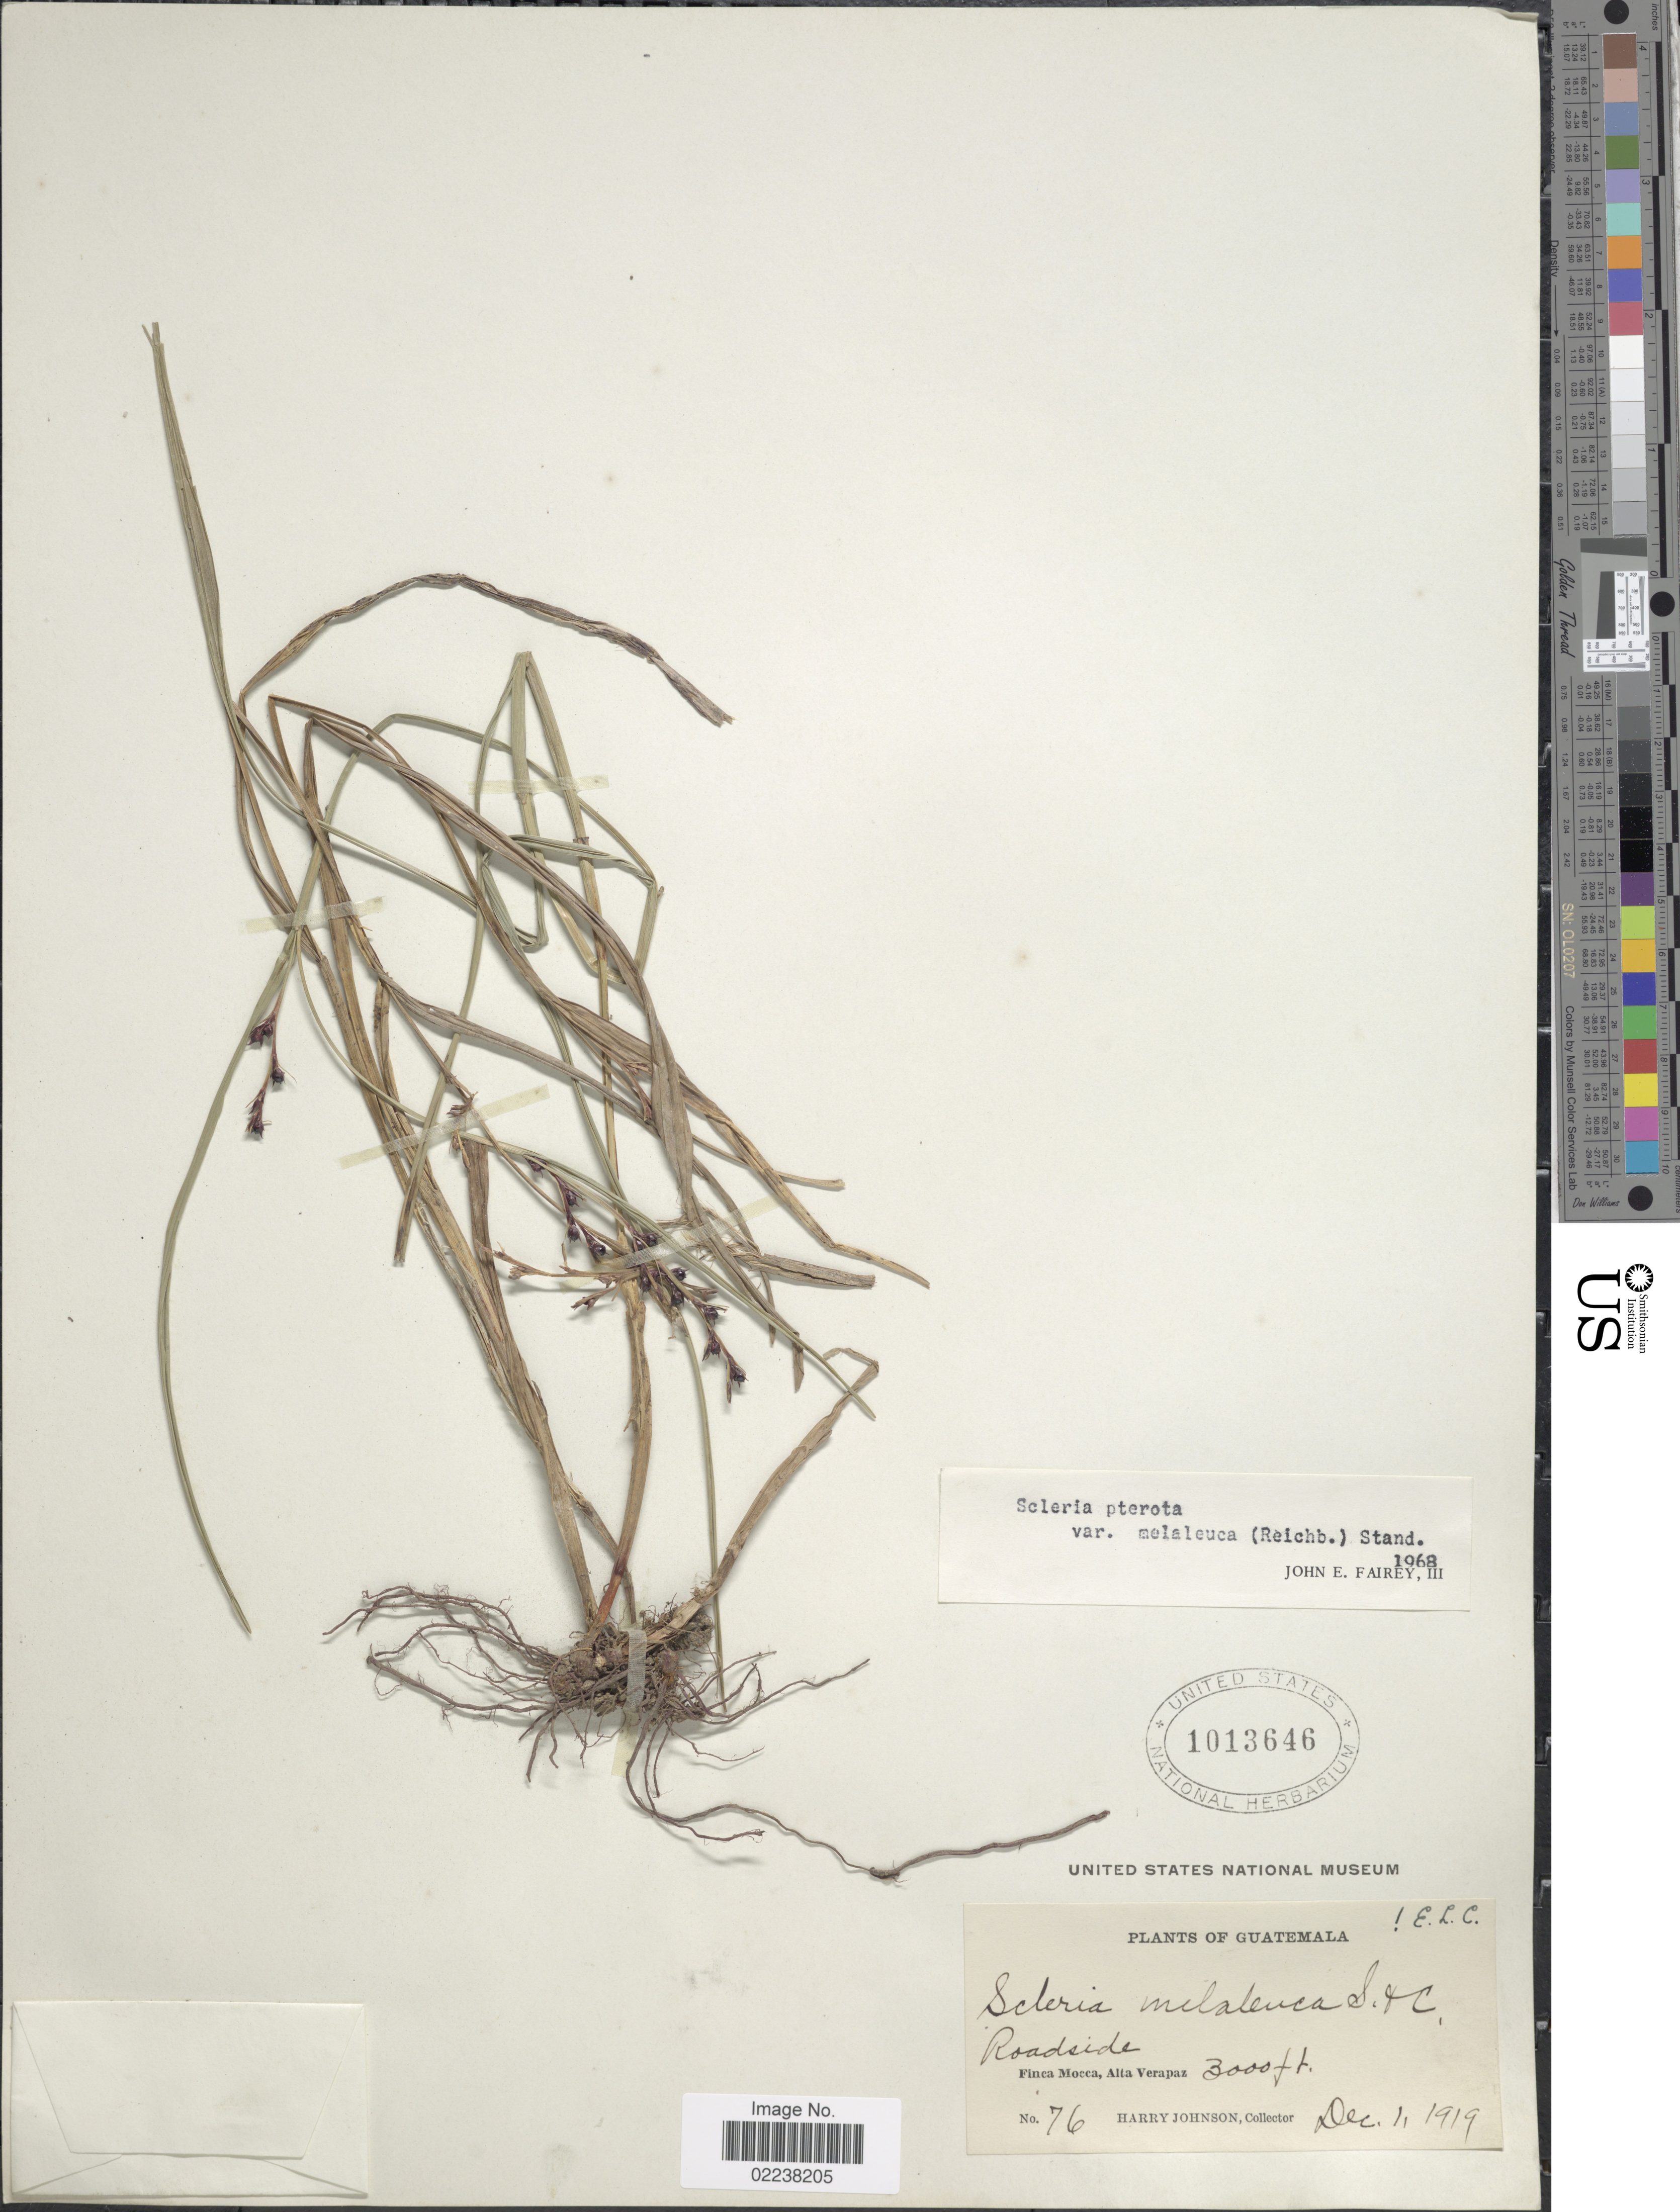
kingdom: Plantae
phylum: Tracheophyta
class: Liliopsida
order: Poales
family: Cyperaceae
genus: Scleria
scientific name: Scleria gaertneri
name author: Raddi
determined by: Strong, Mark T., (BOT), Smithsonian Institution - National Museum of Natural History (UNITED STATES)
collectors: H. Johnson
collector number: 76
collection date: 1919-12-01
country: Guatemala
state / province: Alta Verapaz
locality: Finca Mocca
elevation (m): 914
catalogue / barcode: US 1013646